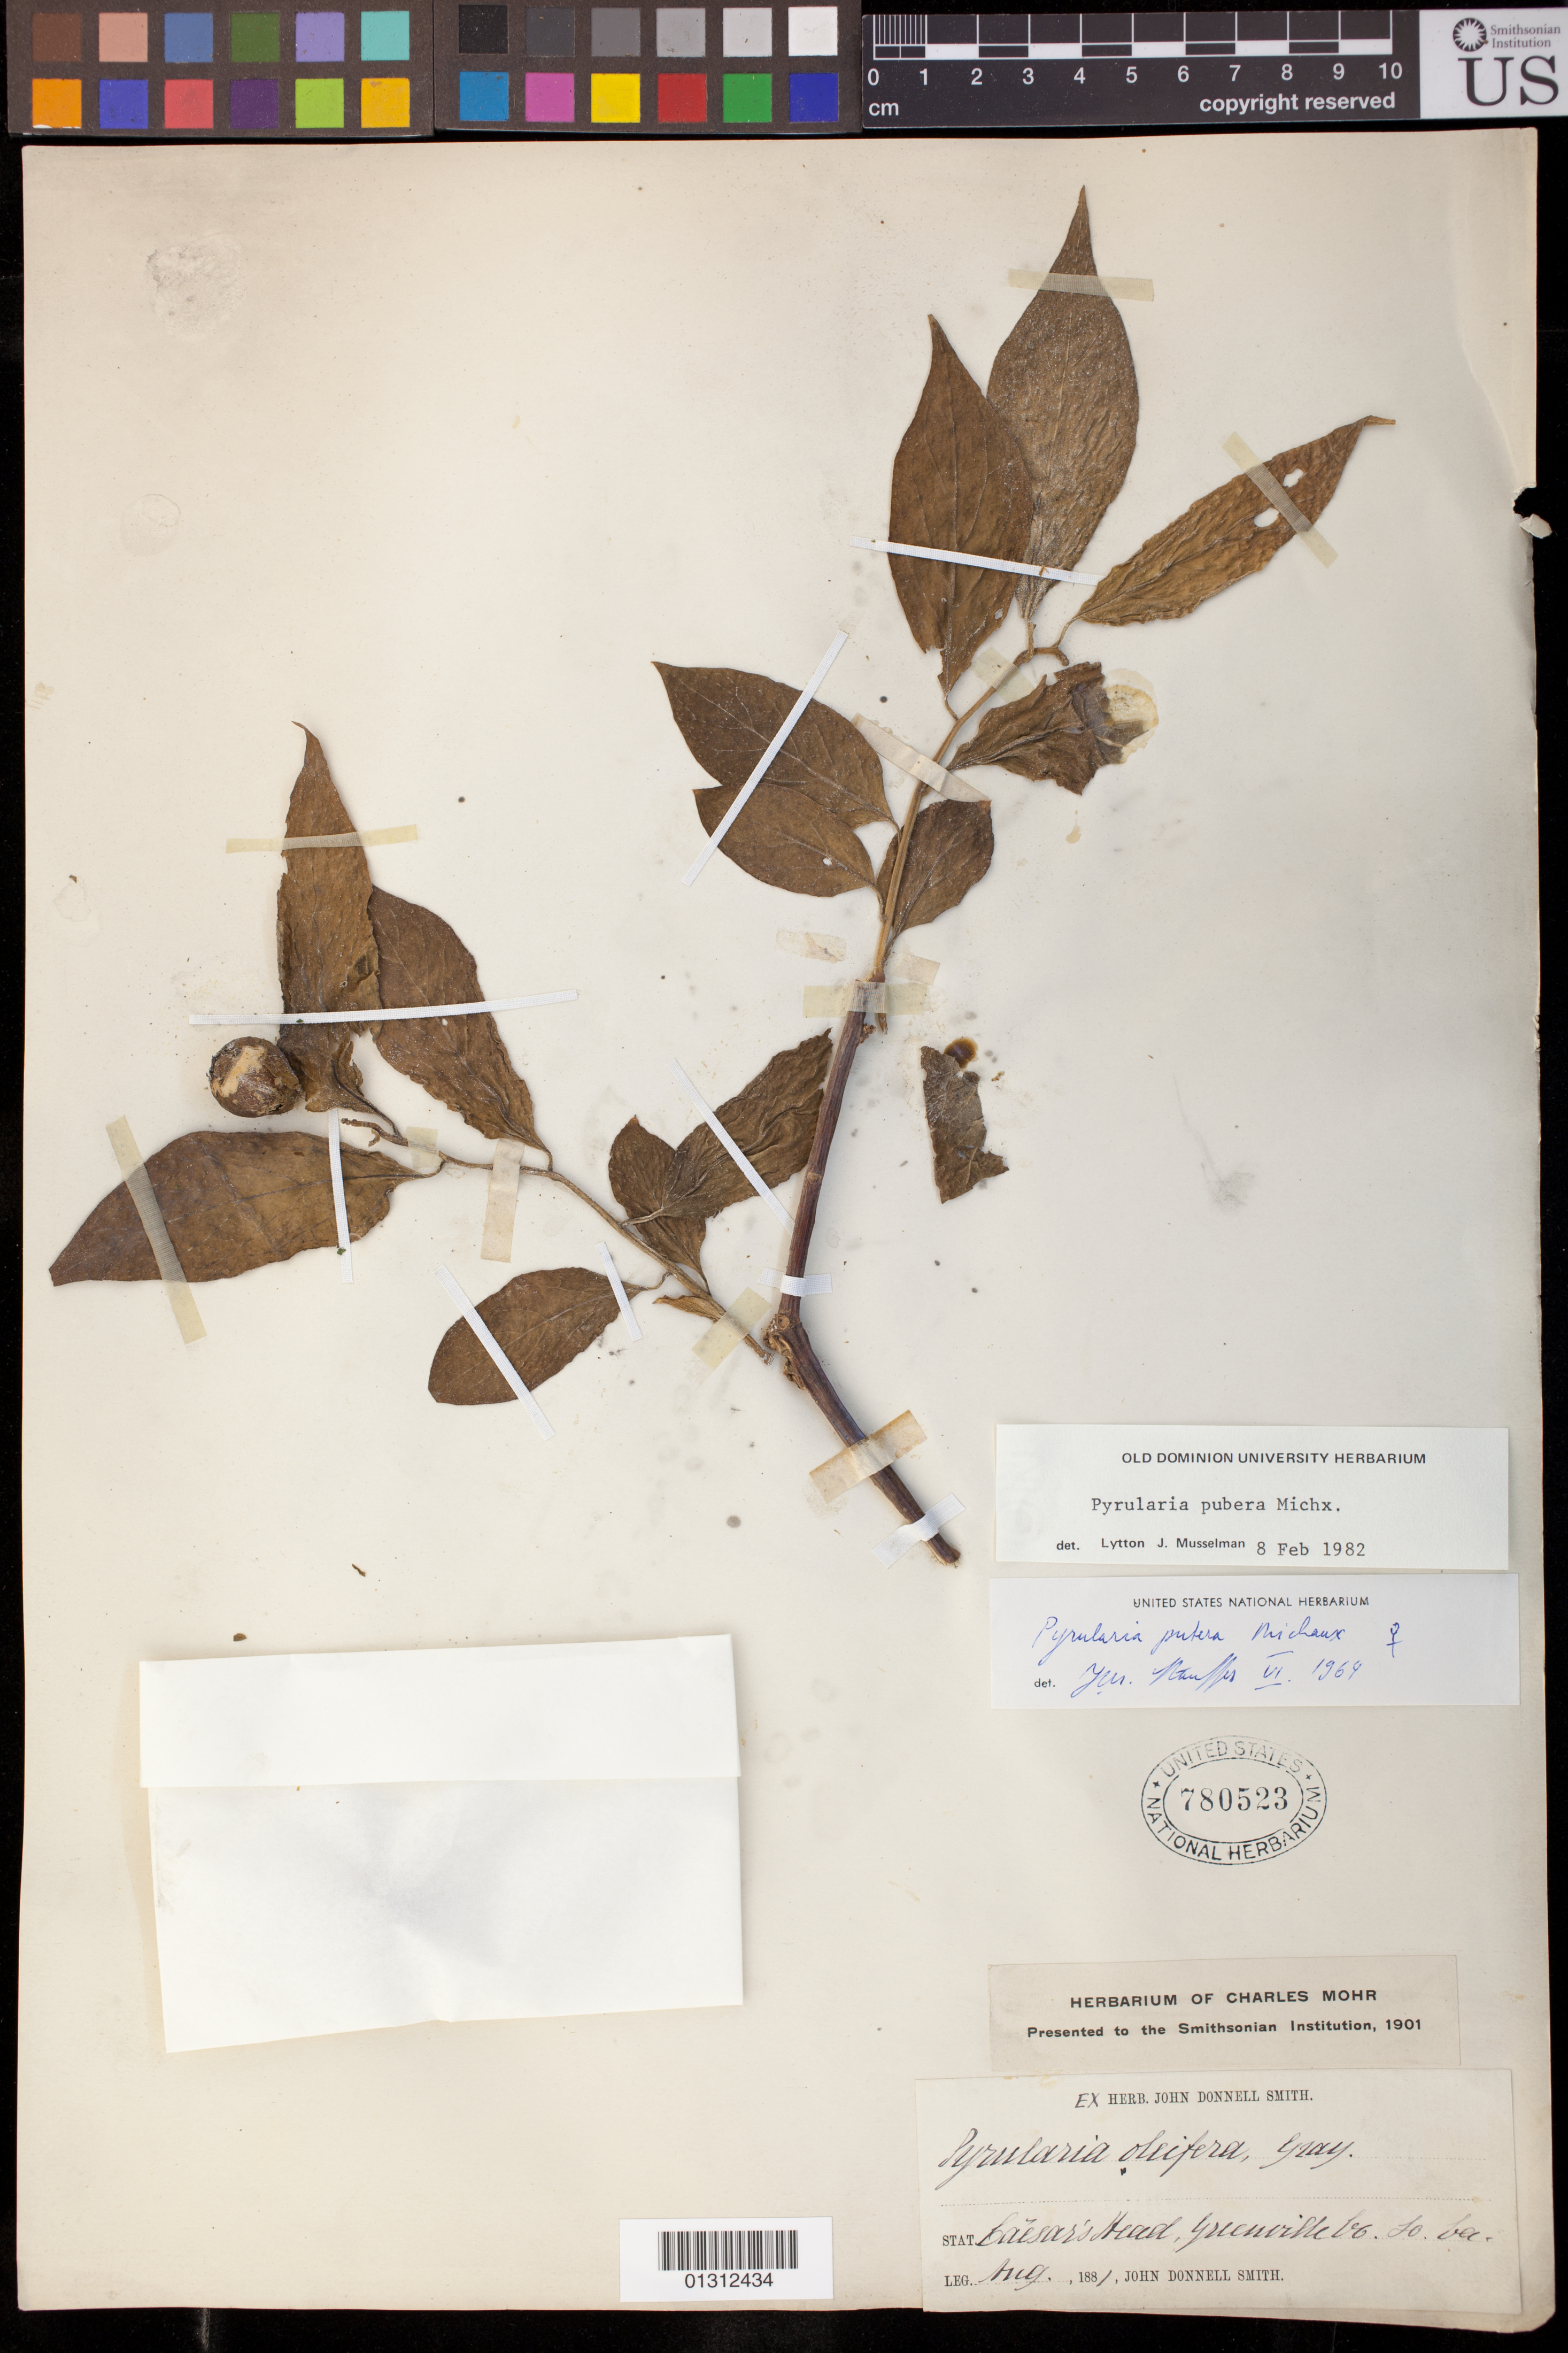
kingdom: Plantae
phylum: Tracheophyta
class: Magnoliopsida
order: Santalales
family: Cervantesiaceae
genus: Pyrularia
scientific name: Pyrularia pubera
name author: Michx.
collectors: J. Donnell Smith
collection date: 1881-08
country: United States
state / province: South Carolina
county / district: Greenville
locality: Caesar's Head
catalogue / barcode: US 780523